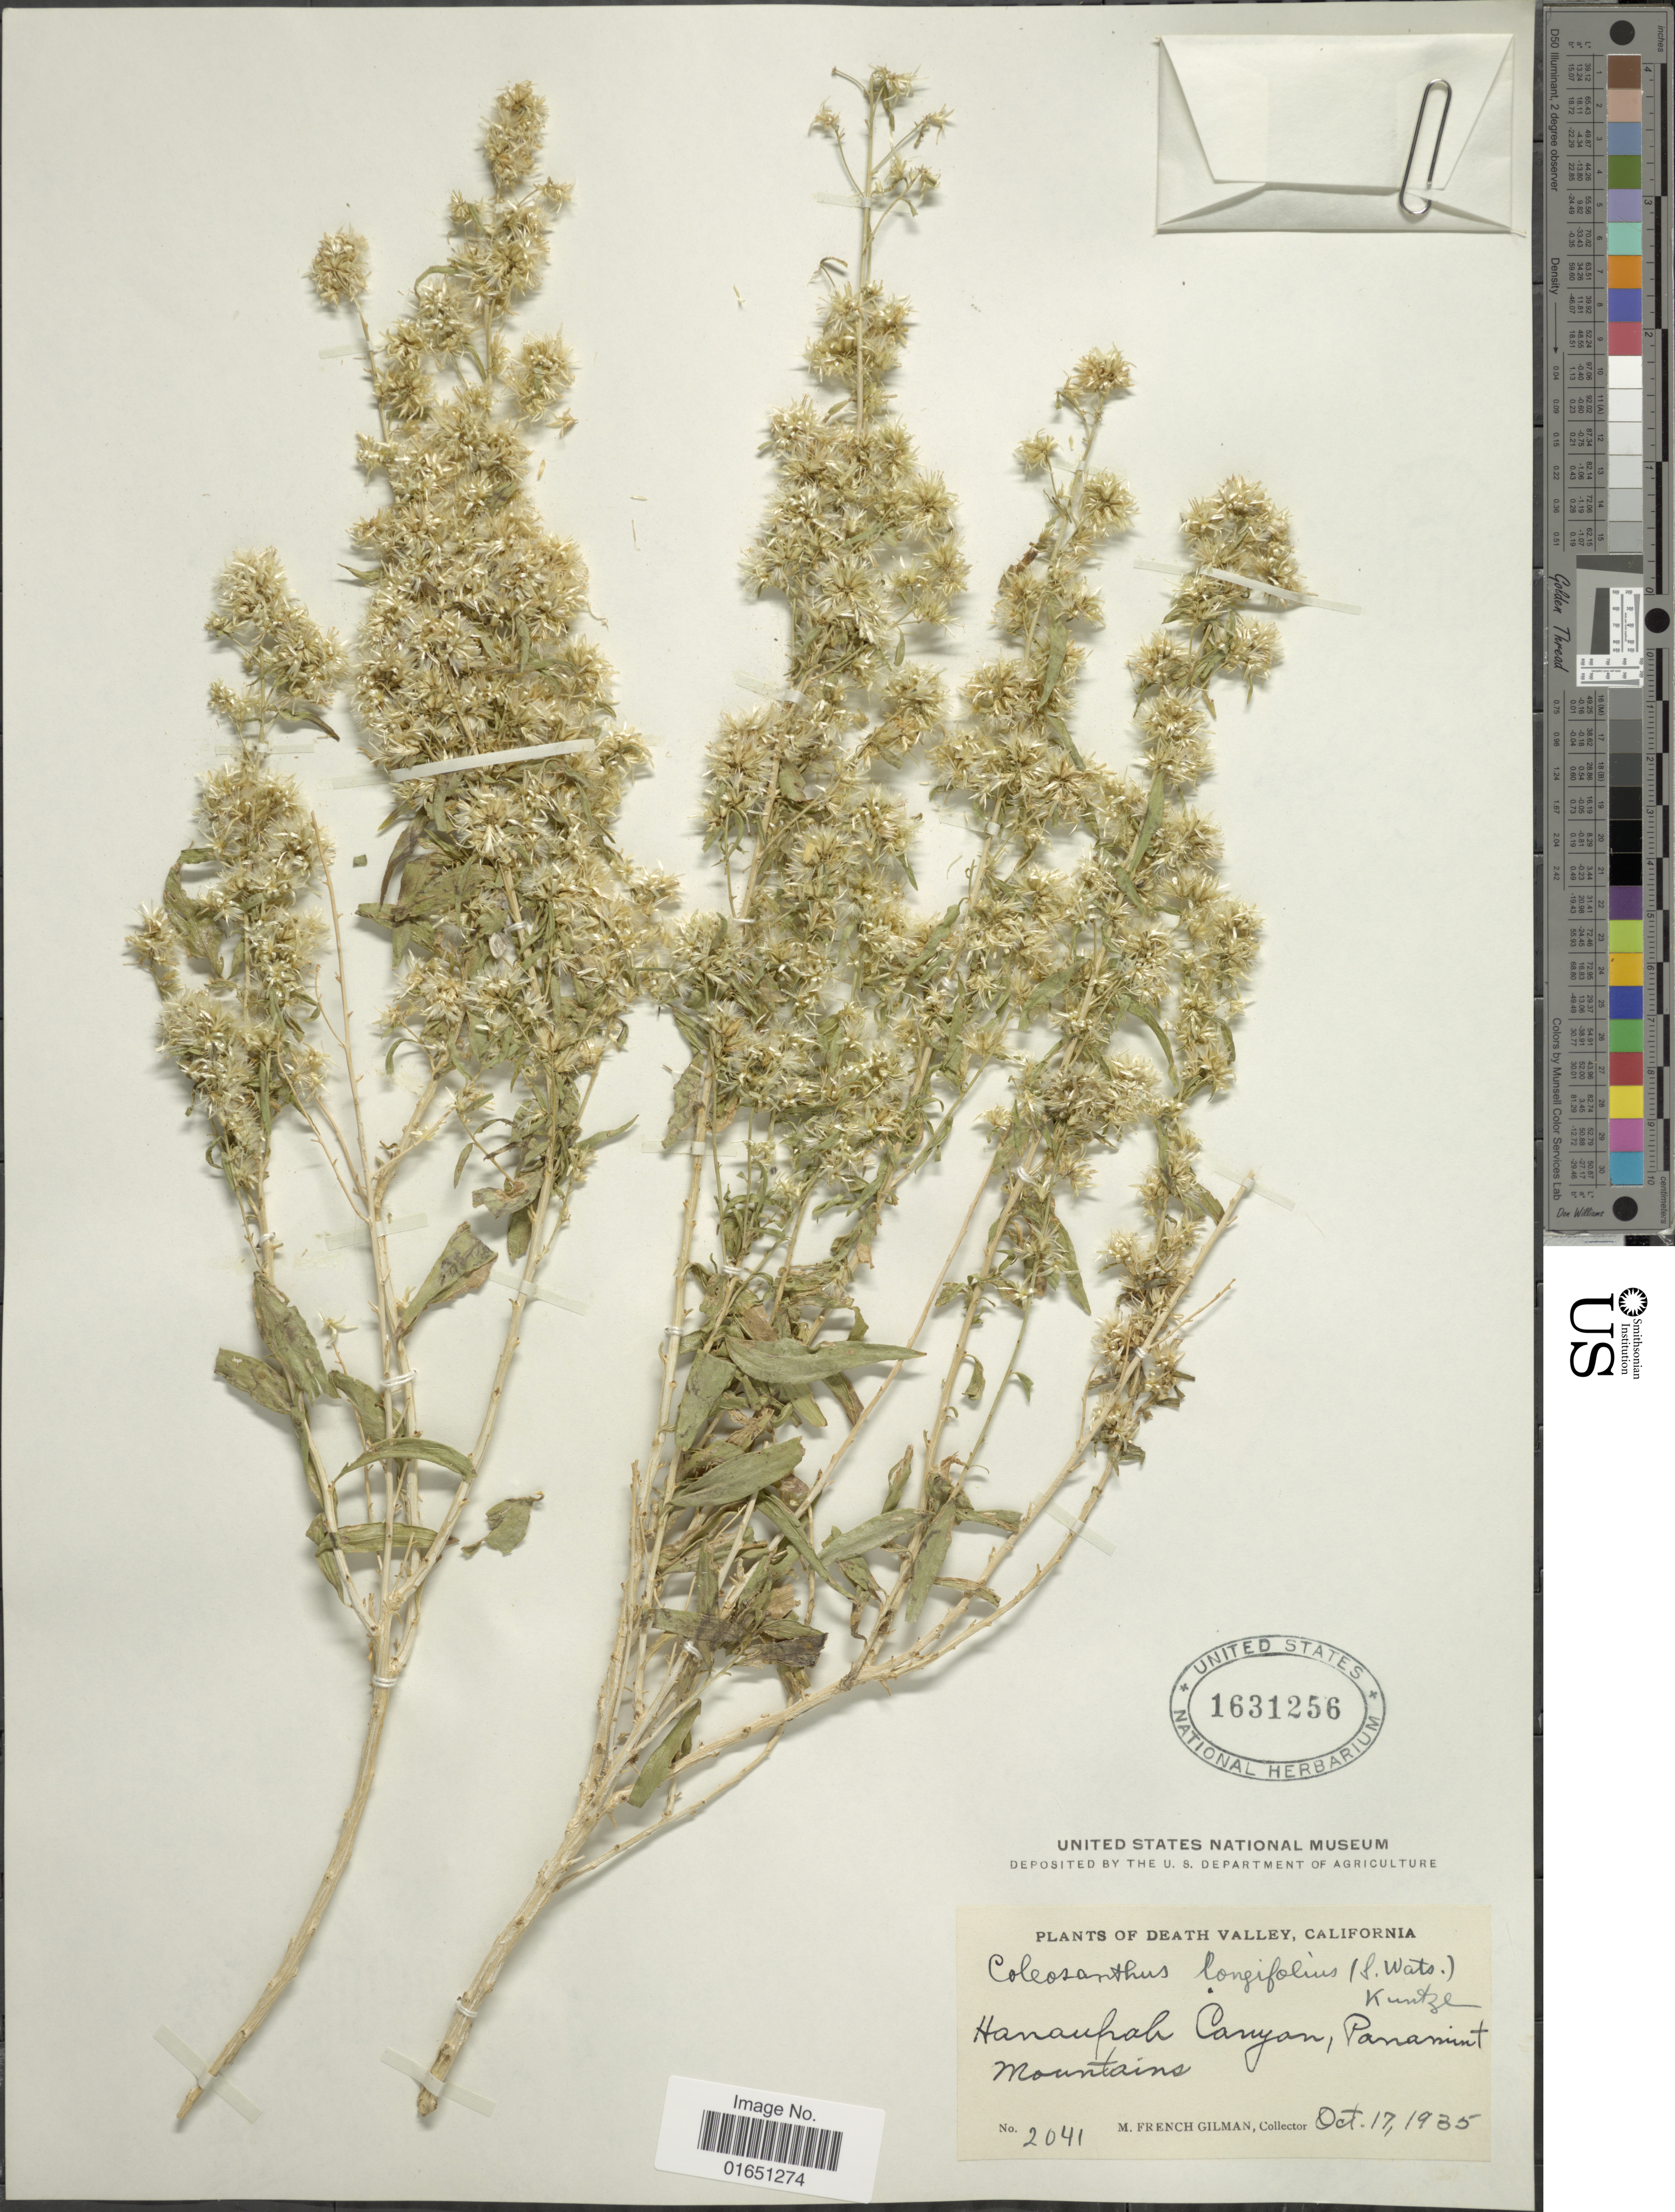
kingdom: Plantae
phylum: Tracheophyta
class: Magnoliopsida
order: Asterales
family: Asteraceae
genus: Brickellia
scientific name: Brickellia longifolia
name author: S. Watson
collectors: M. F. Gilman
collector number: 2041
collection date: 1935-10-17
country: United States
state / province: California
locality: Death Valley, Hanaupah Canyon, Panamint Mountain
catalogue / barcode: US 1631256